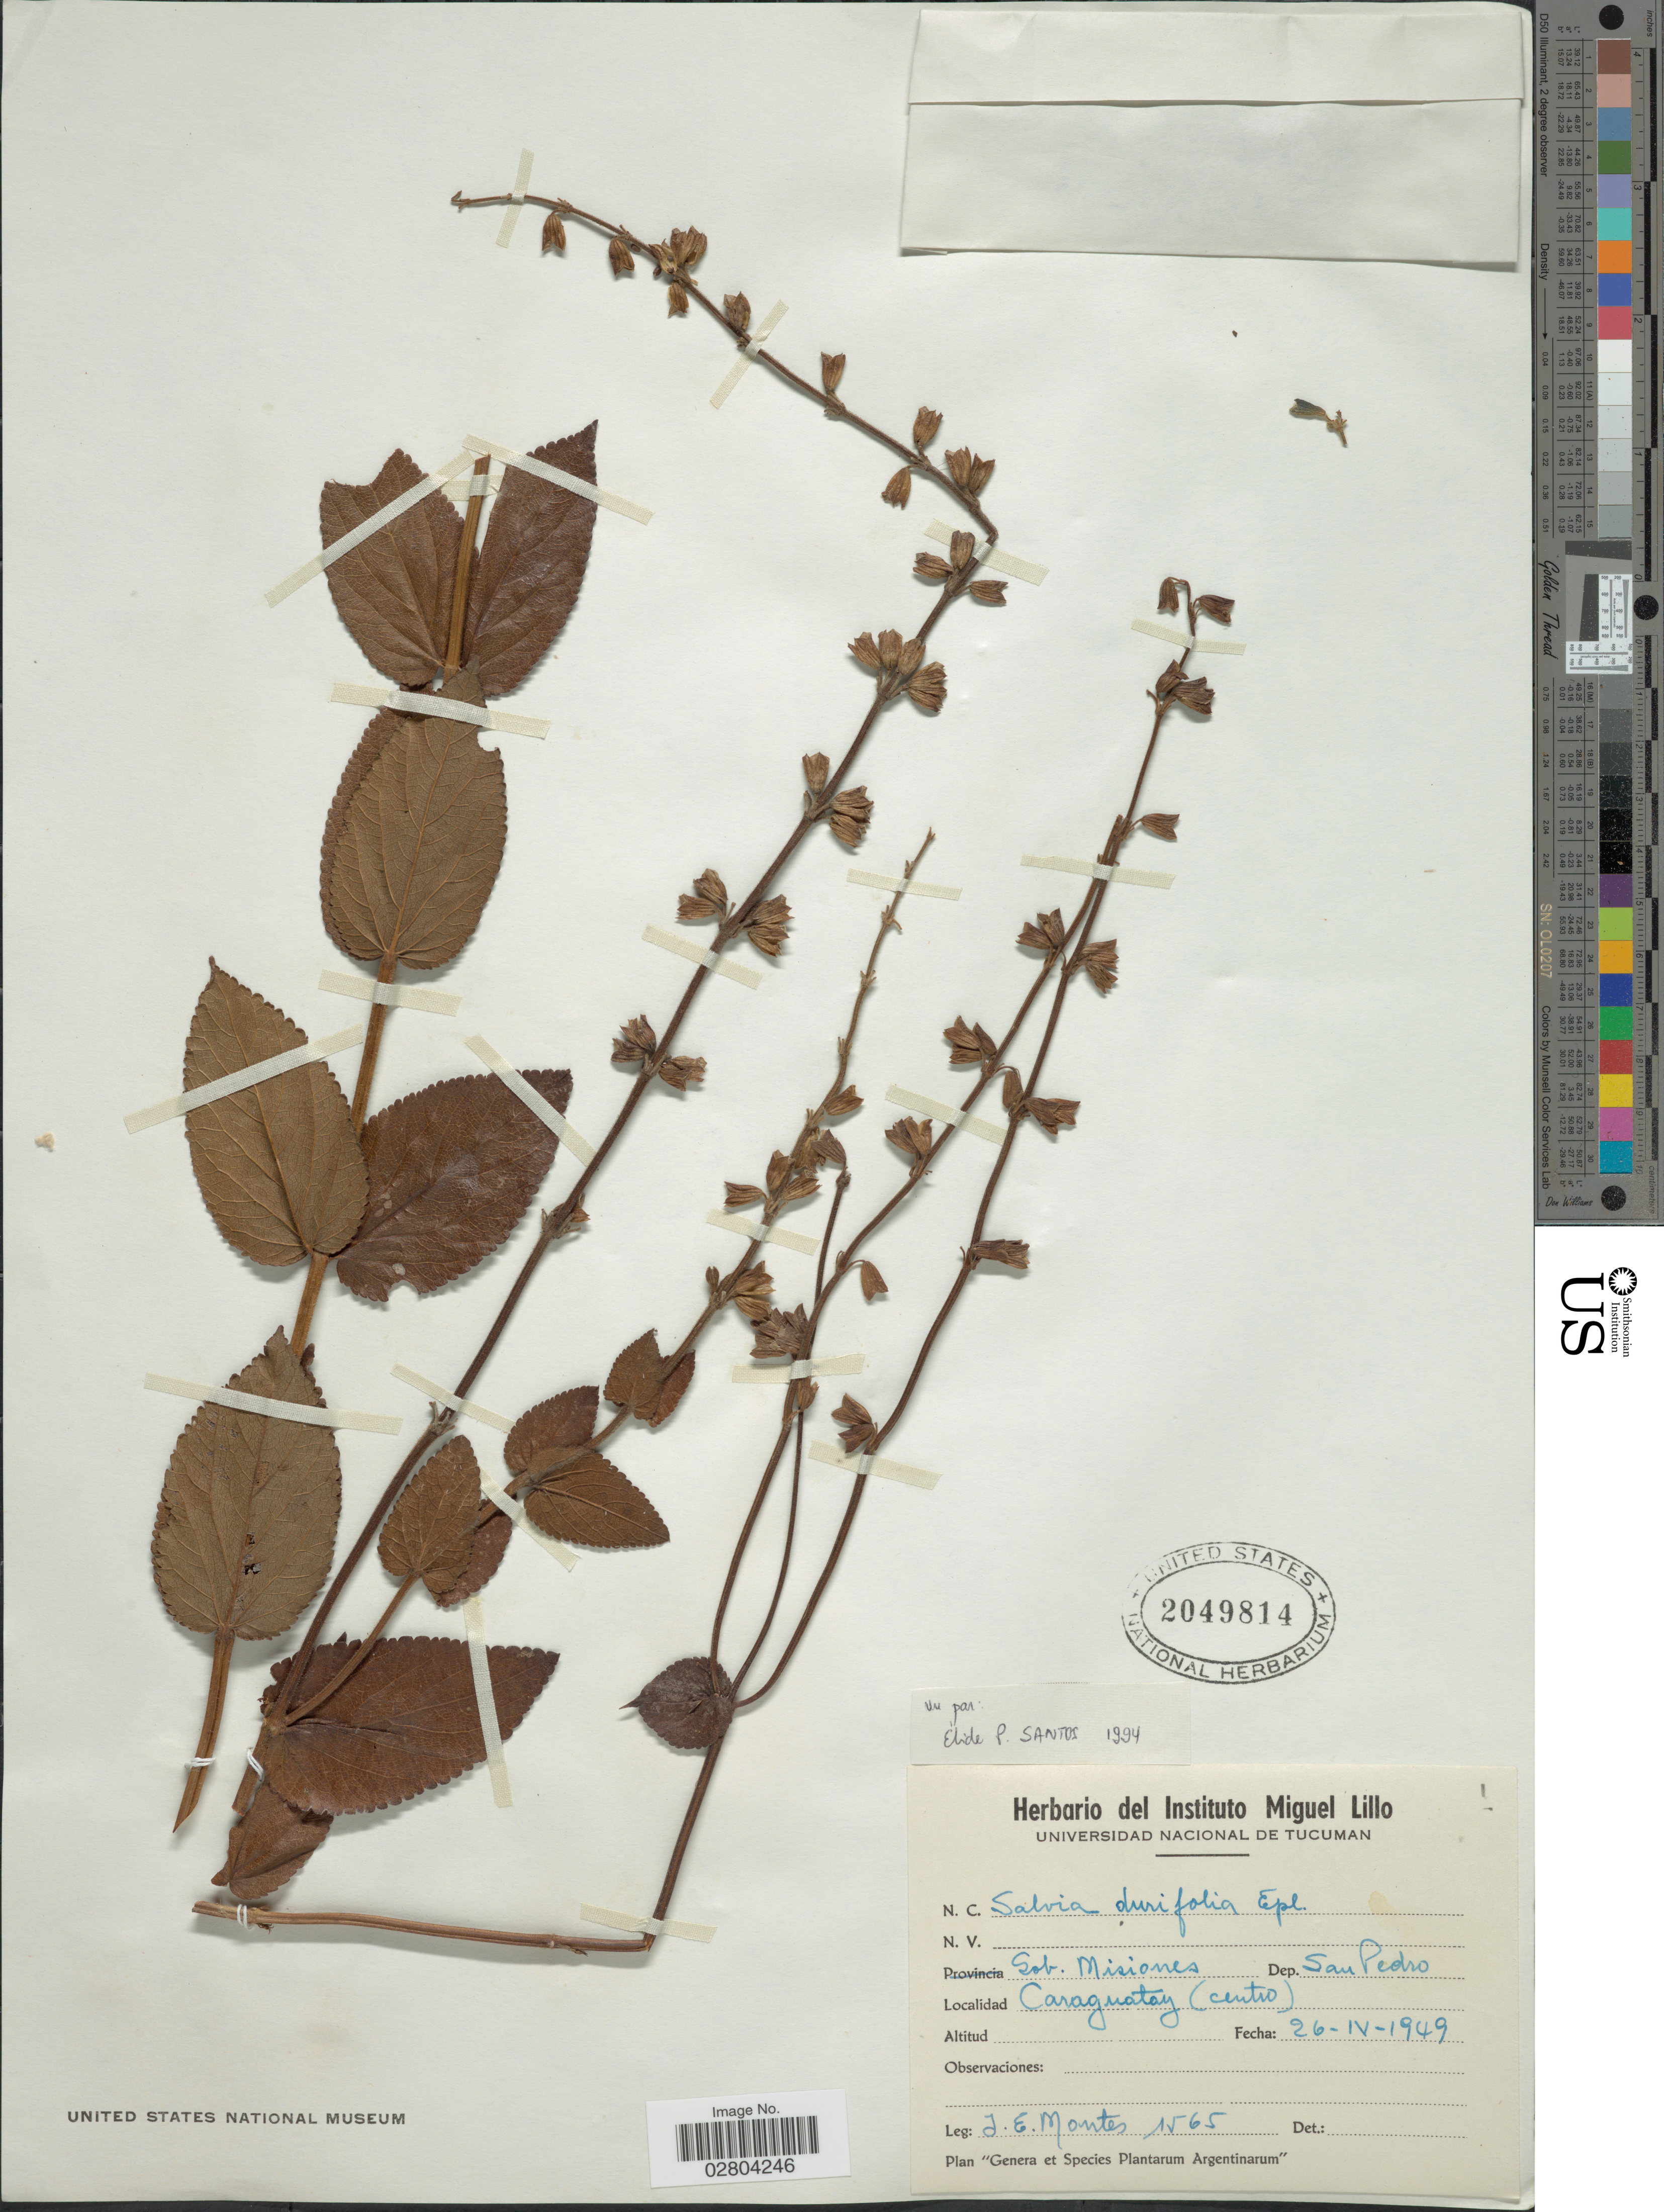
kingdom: Plantae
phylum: Tracheophyta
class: Magnoliopsida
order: Lamiales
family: Lamiaceae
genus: Salvia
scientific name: Salvia durifolia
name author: Epling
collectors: J. E. Montes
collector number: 1565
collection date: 1949-04-26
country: Argentina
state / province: Misiones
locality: Gob. Misiones. Dep. San Pedro. Caraguatay (centro). Argentinarum.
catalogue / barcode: US 2049814